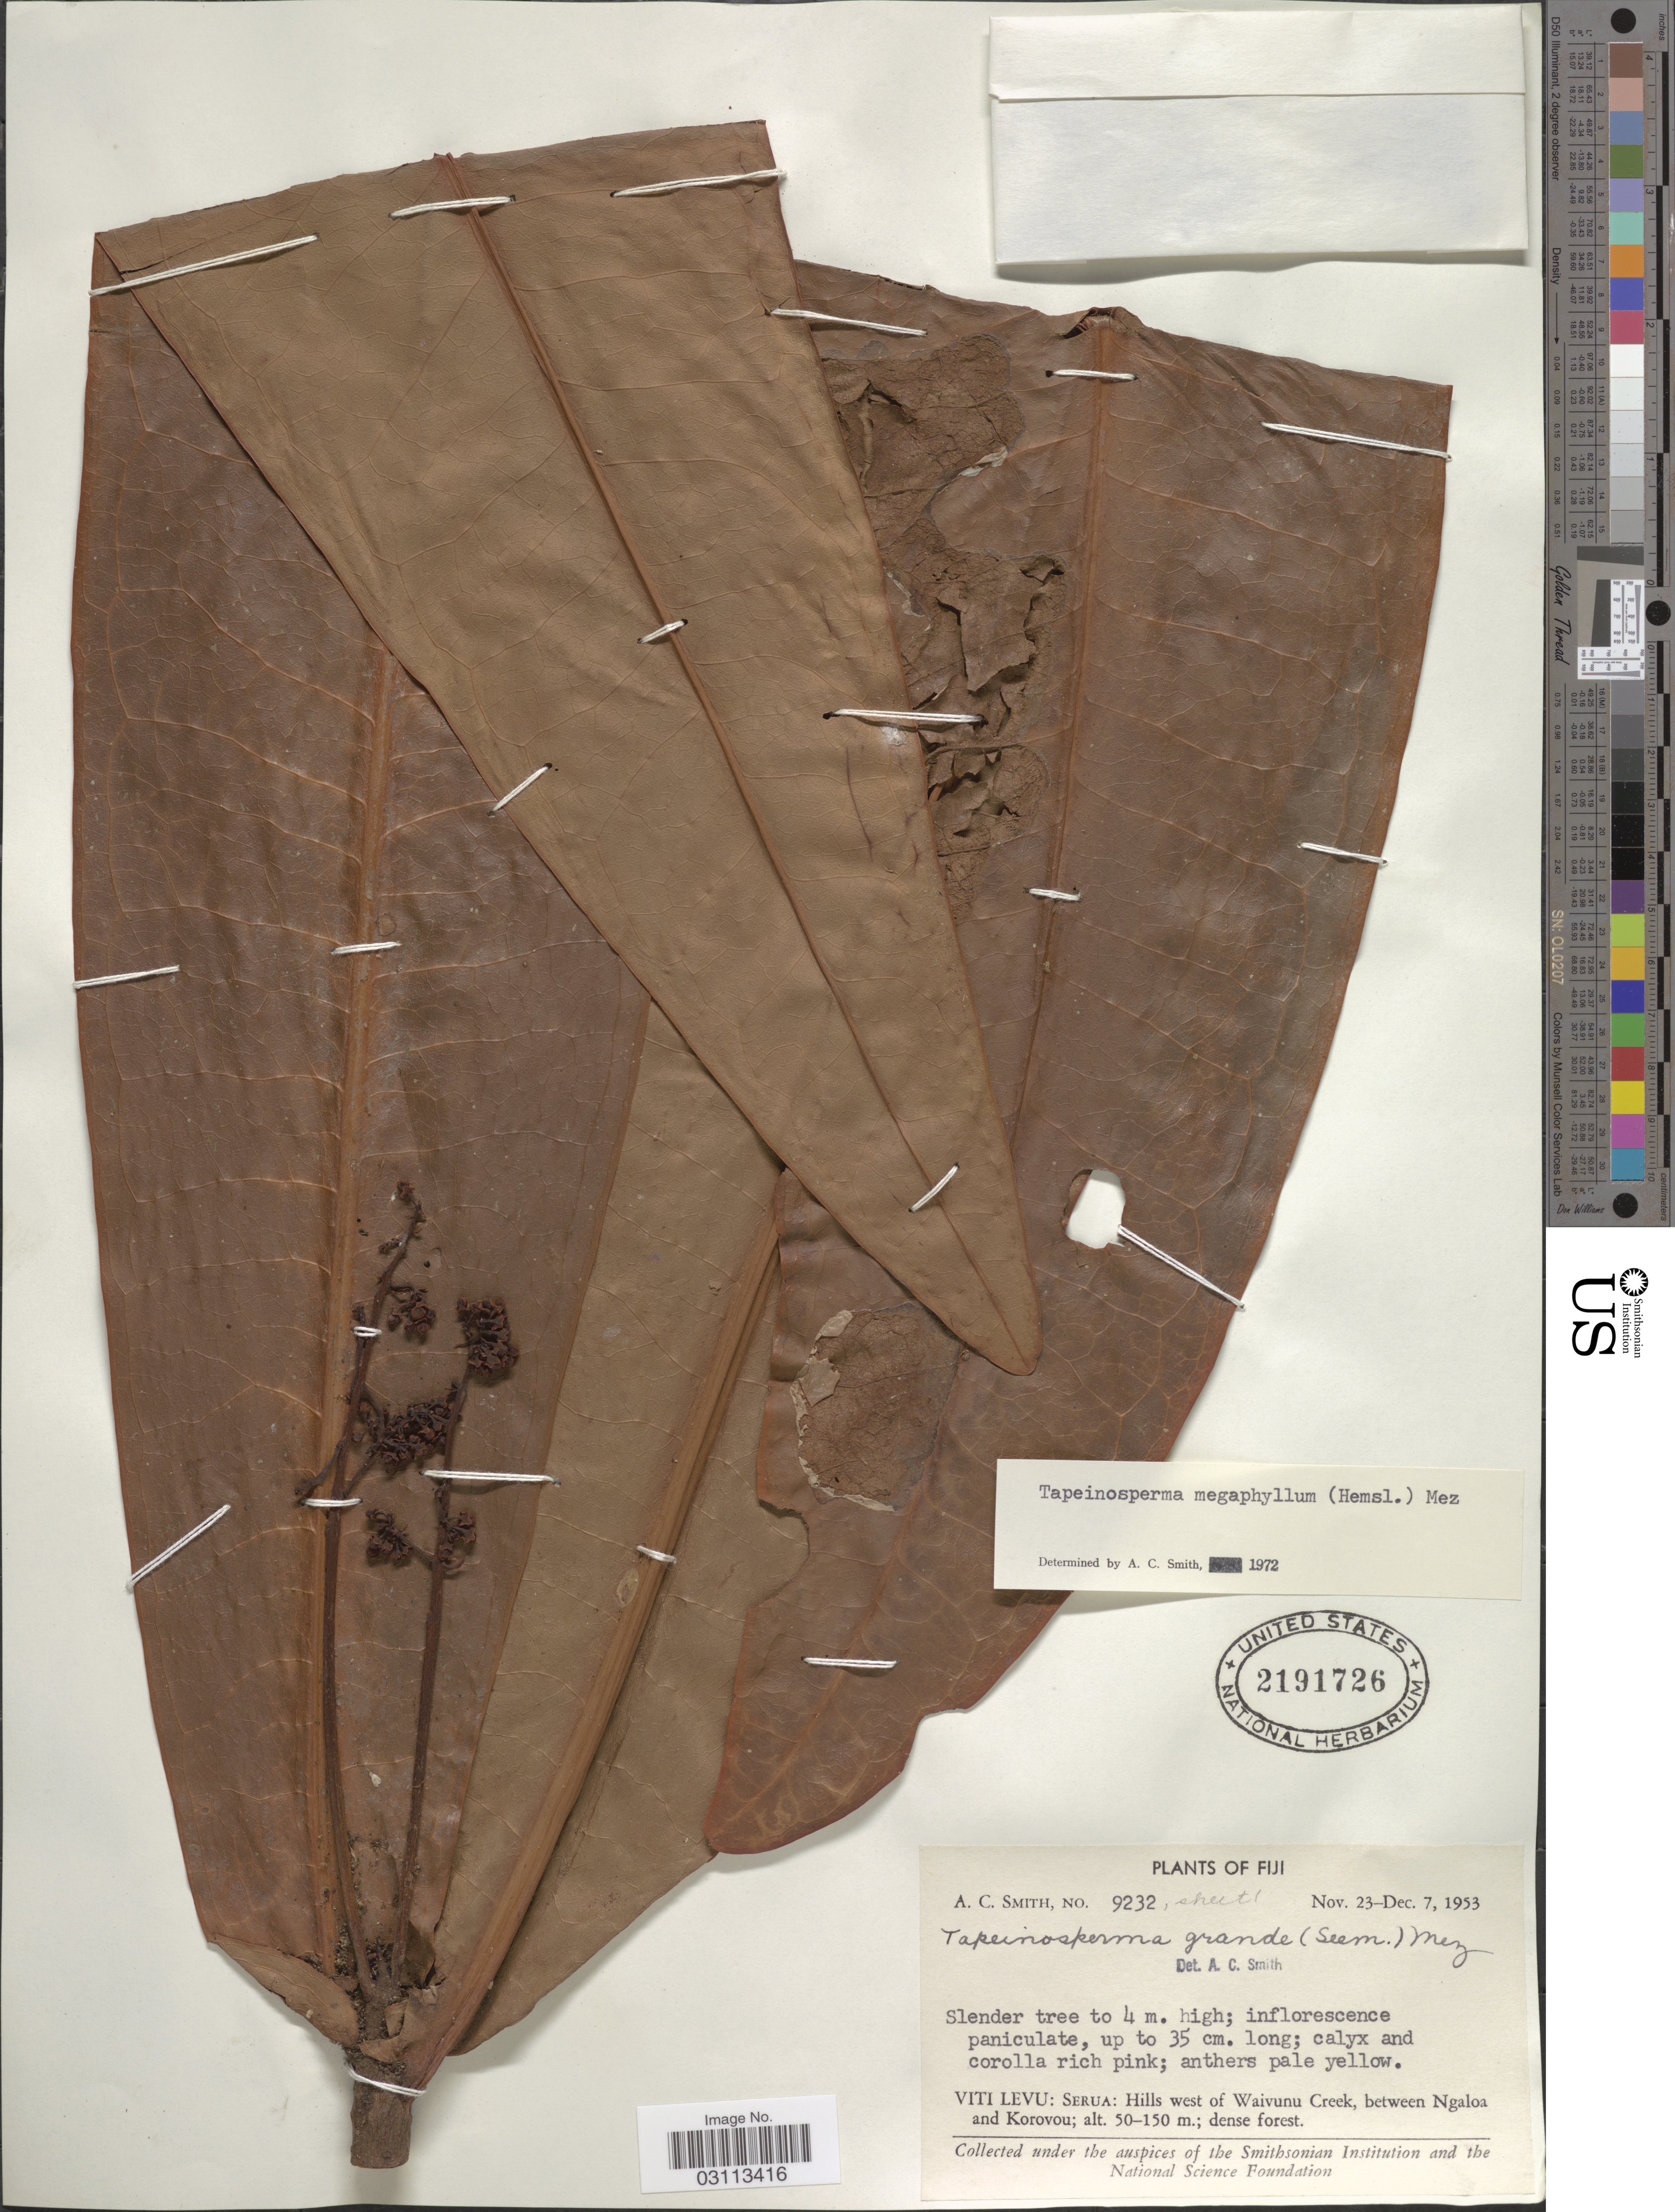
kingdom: Plantae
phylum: Tracheophyta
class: Magnoliopsida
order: Ericales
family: Primulaceae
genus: Tapeinosperma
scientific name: Tapeinosperma megaphyllum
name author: (Hemsl.) Mez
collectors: A. C. Smith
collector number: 9232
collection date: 1953-11-23/1953-12-07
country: Fiji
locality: Viti Levu: Serua: Hills west of Waivunu Creek, between Ngaloa and Korovou.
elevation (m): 50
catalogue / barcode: US 2191726